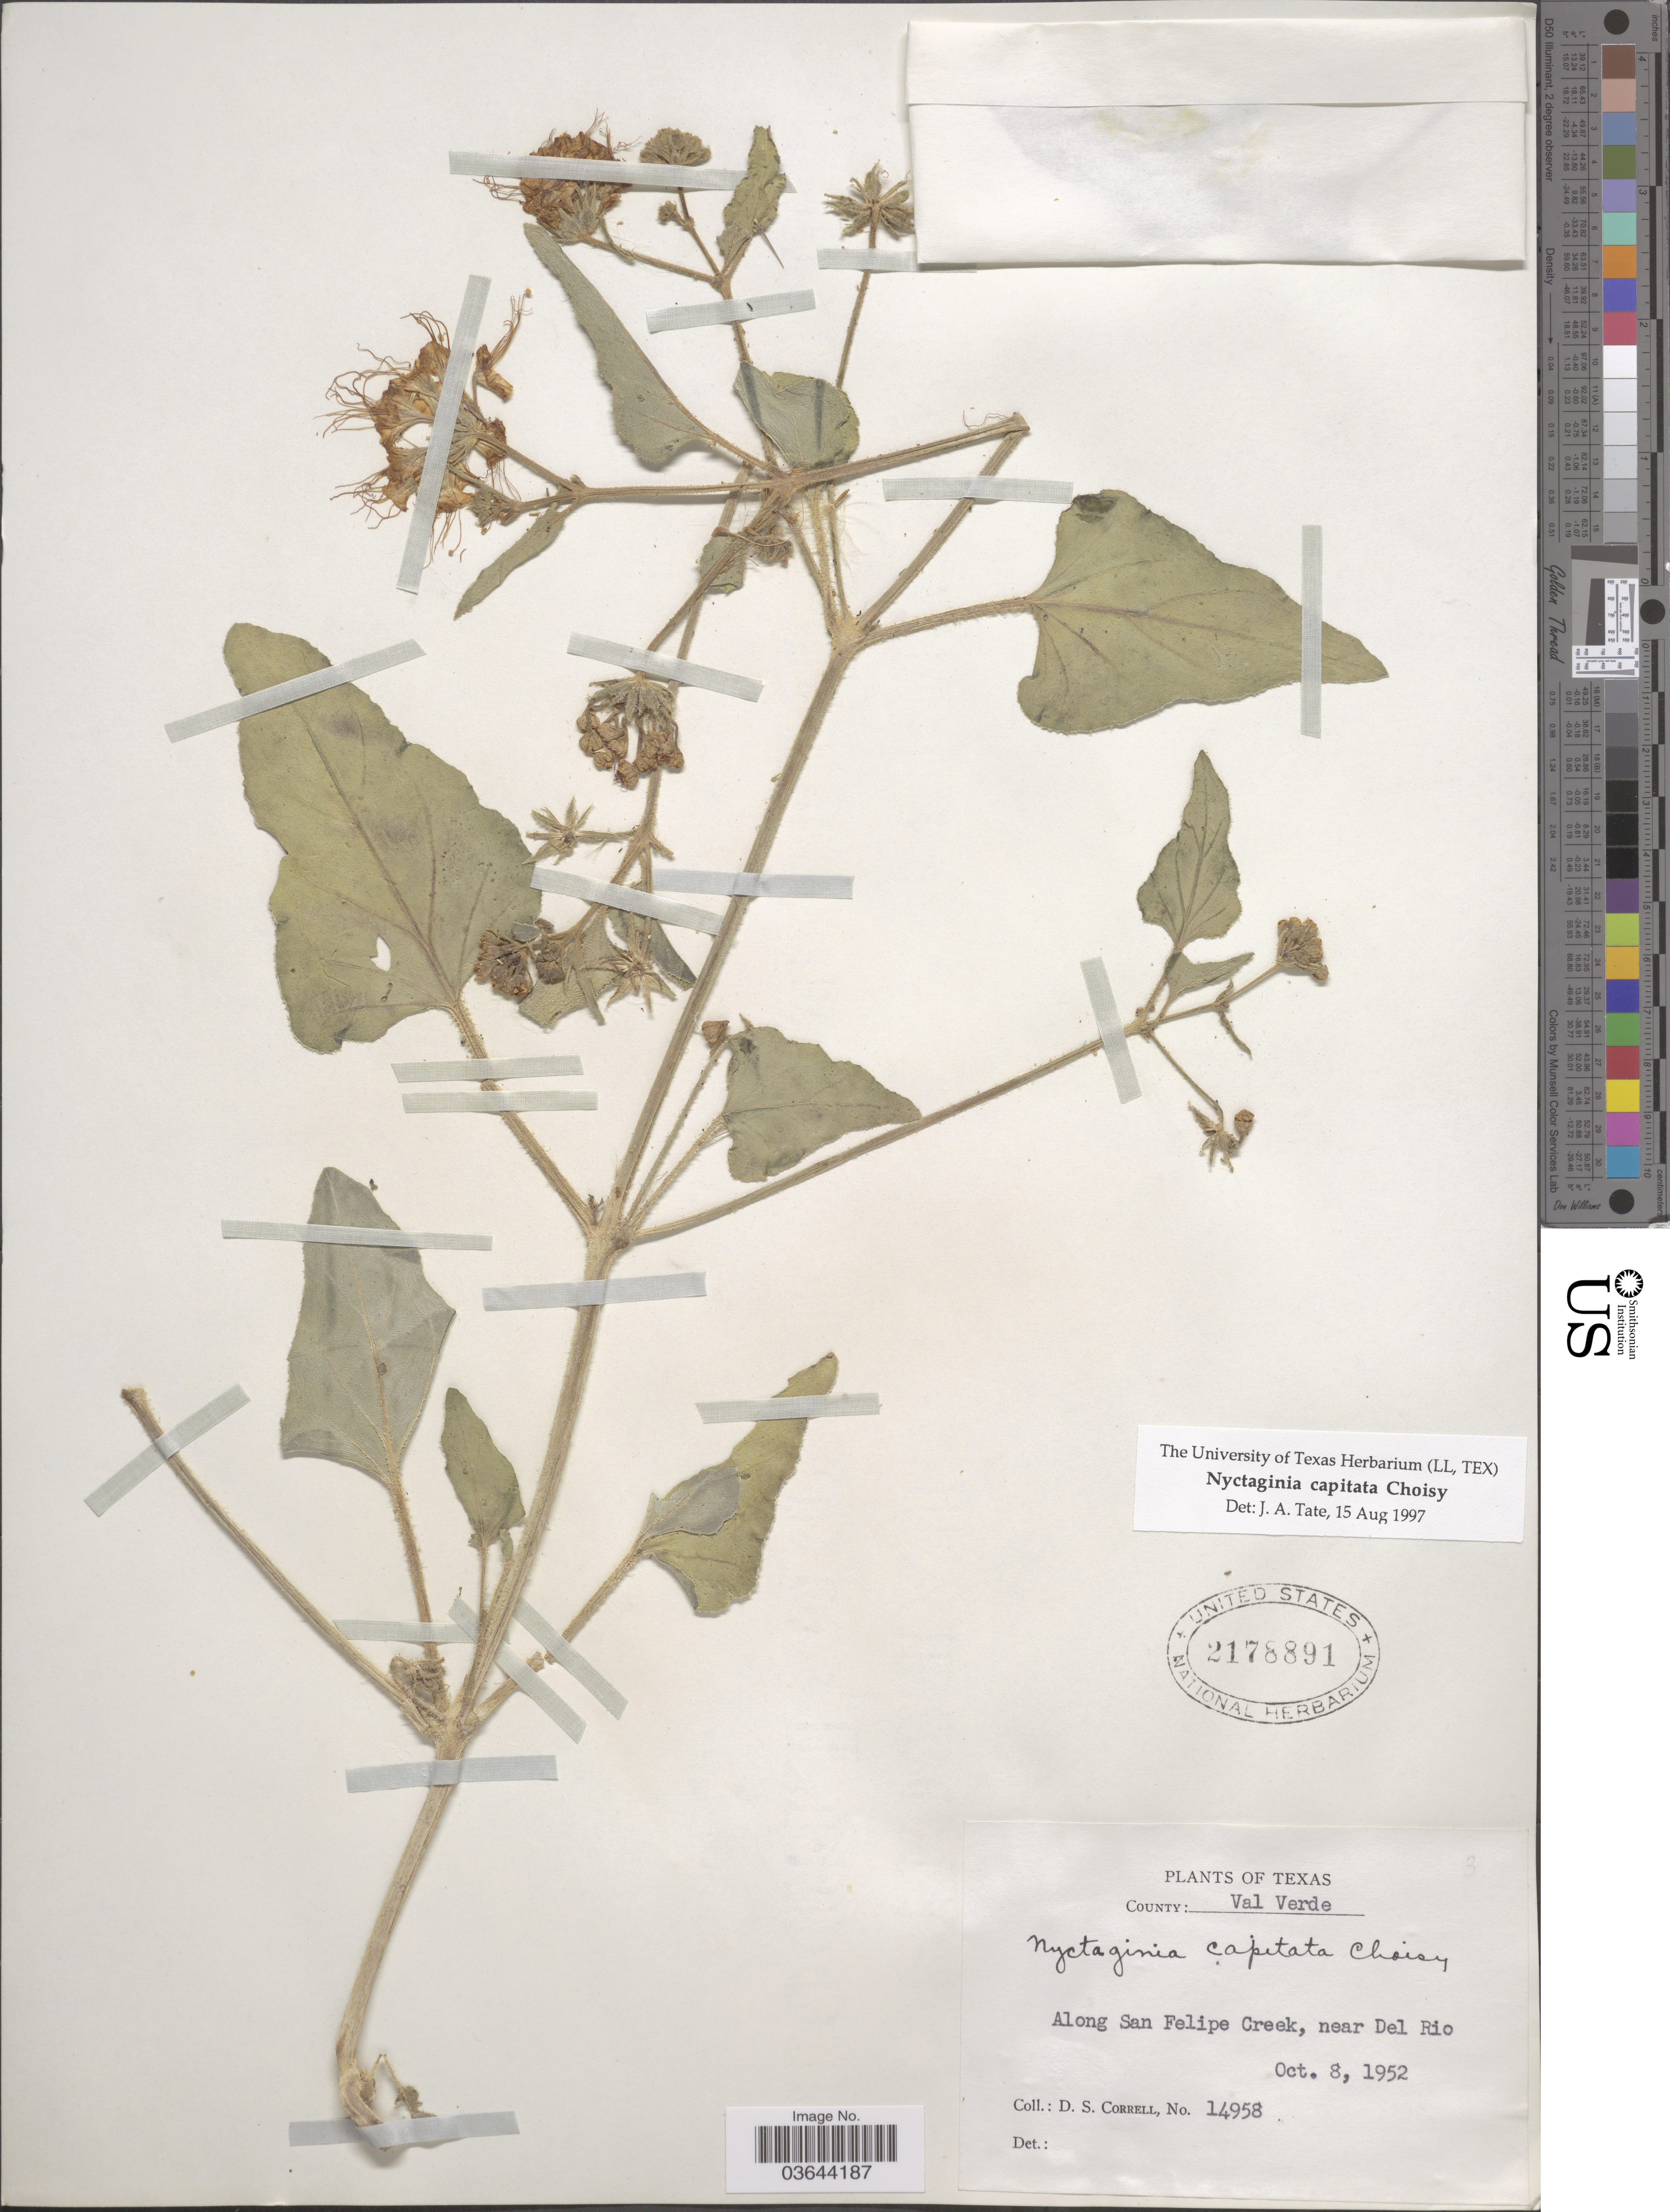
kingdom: Plantae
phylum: Tracheophyta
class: Magnoliopsida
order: Caryophyllales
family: Nyctaginaceae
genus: Nyctaginia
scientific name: Nyctaginia capitata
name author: Choisy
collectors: D. S. Correll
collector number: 14958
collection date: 1952-10-08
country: United States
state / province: Texas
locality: County: Val Verde. Along San Felipe Creek, near Del Rio.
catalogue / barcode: US 2178891